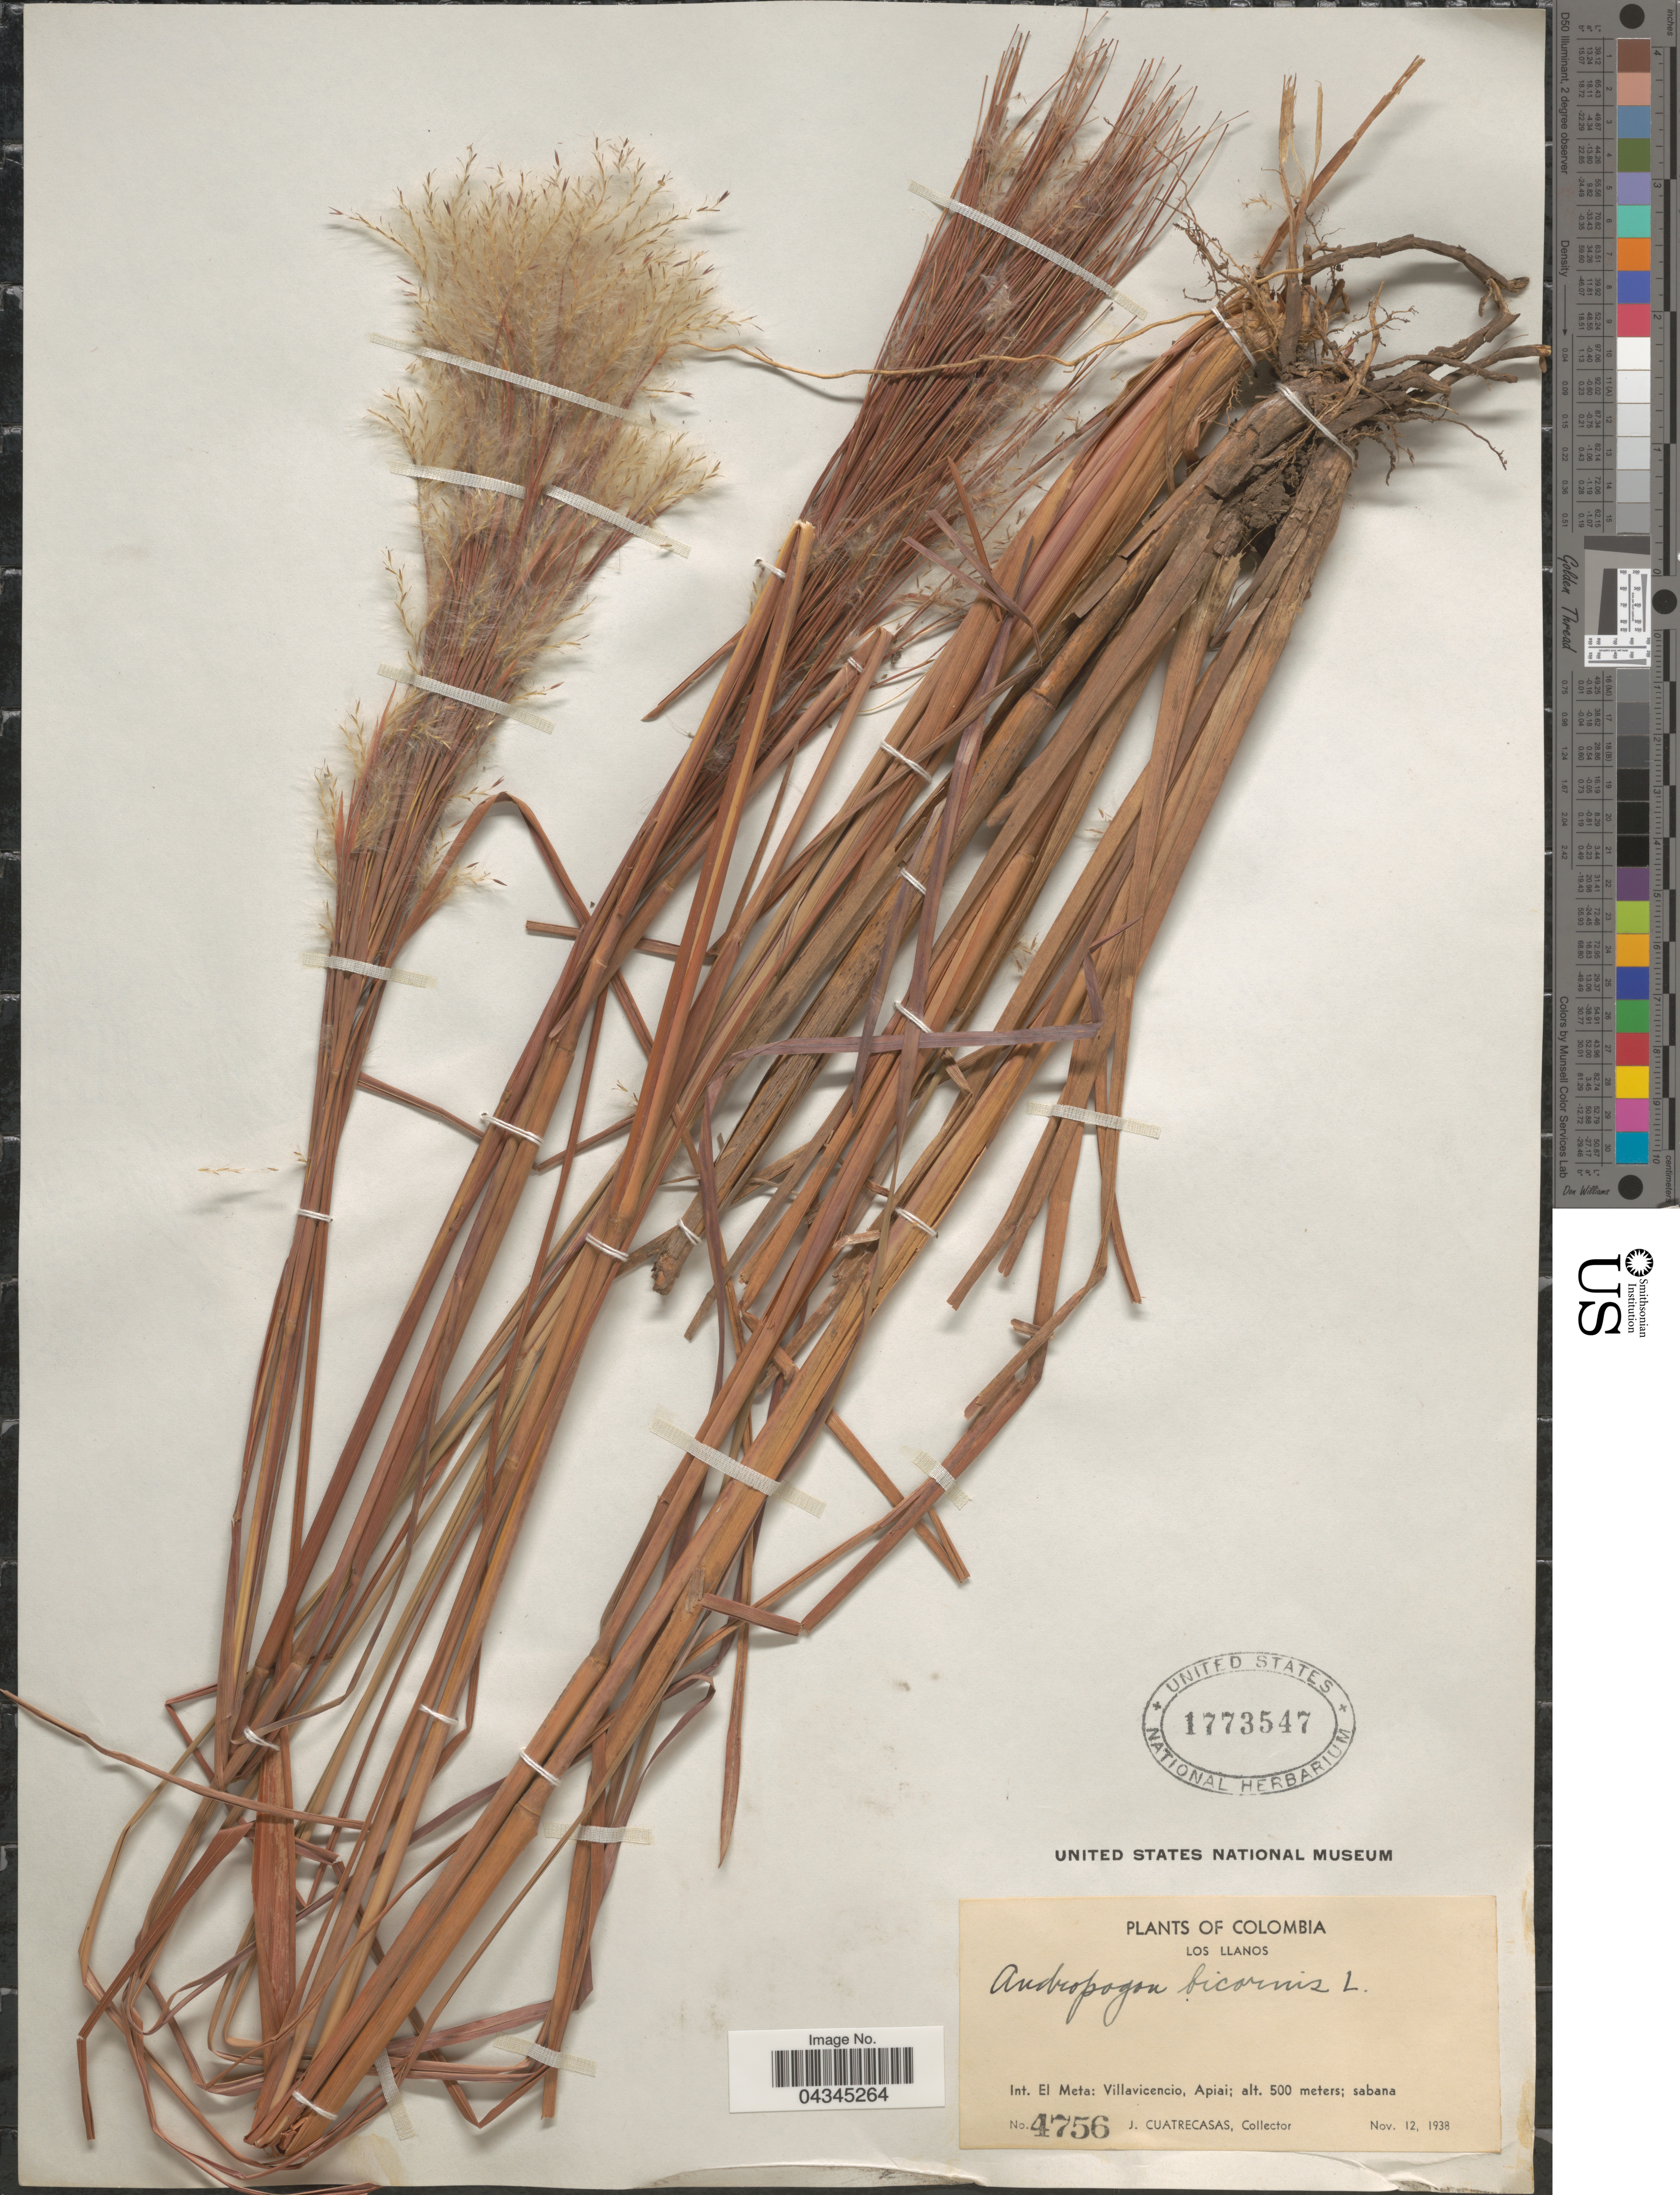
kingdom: Plantae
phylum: Tracheophyta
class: Liliopsida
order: Poales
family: Poaceae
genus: Andropogon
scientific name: Andropogon bicornis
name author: L.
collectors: J. Cuatrecasas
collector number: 4756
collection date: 1938-11-12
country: Colombia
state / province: Meta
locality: Los Llanos. Int. El Meta: Villavicencio, Apiai.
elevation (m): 500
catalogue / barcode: US 1773547